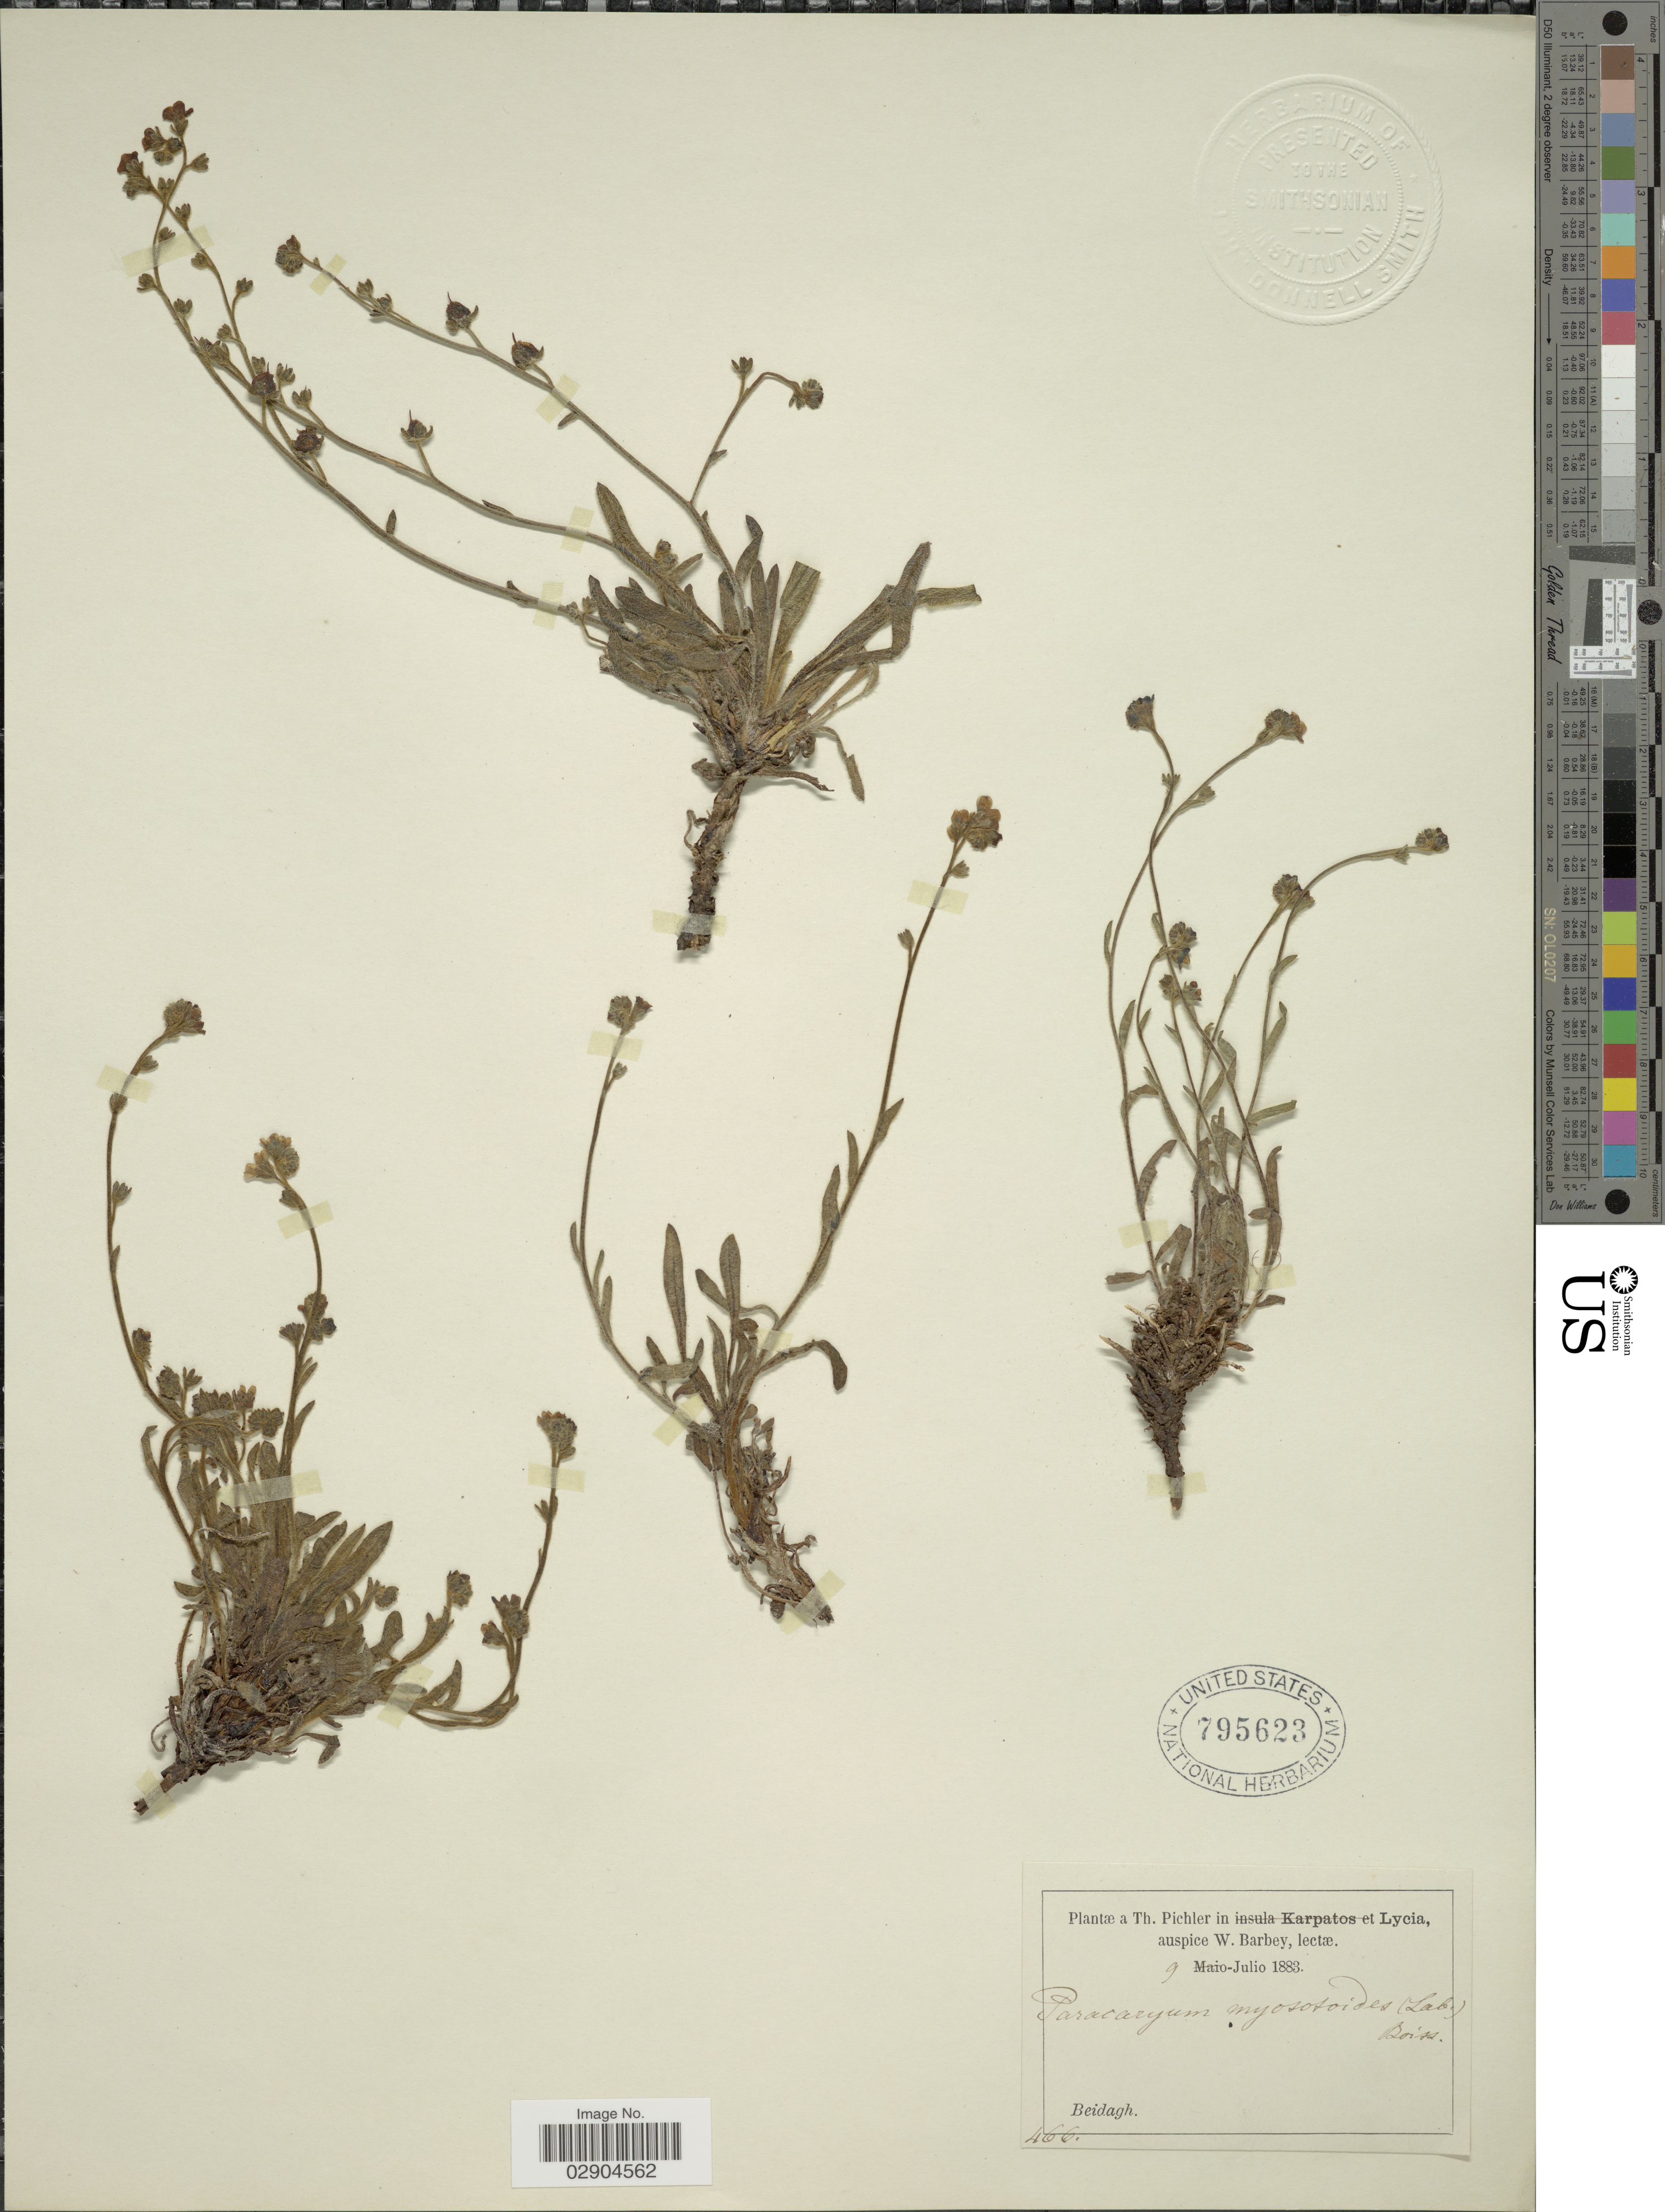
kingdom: Plantae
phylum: Tracheophyta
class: Magnoliopsida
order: Boraginales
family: Boraginaceae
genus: Paracaryum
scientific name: Paracaryum myosotoides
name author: Boiss.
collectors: T. Pichler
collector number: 466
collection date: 1883-07-09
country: Turkey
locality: Beidagh.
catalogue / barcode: US 795623